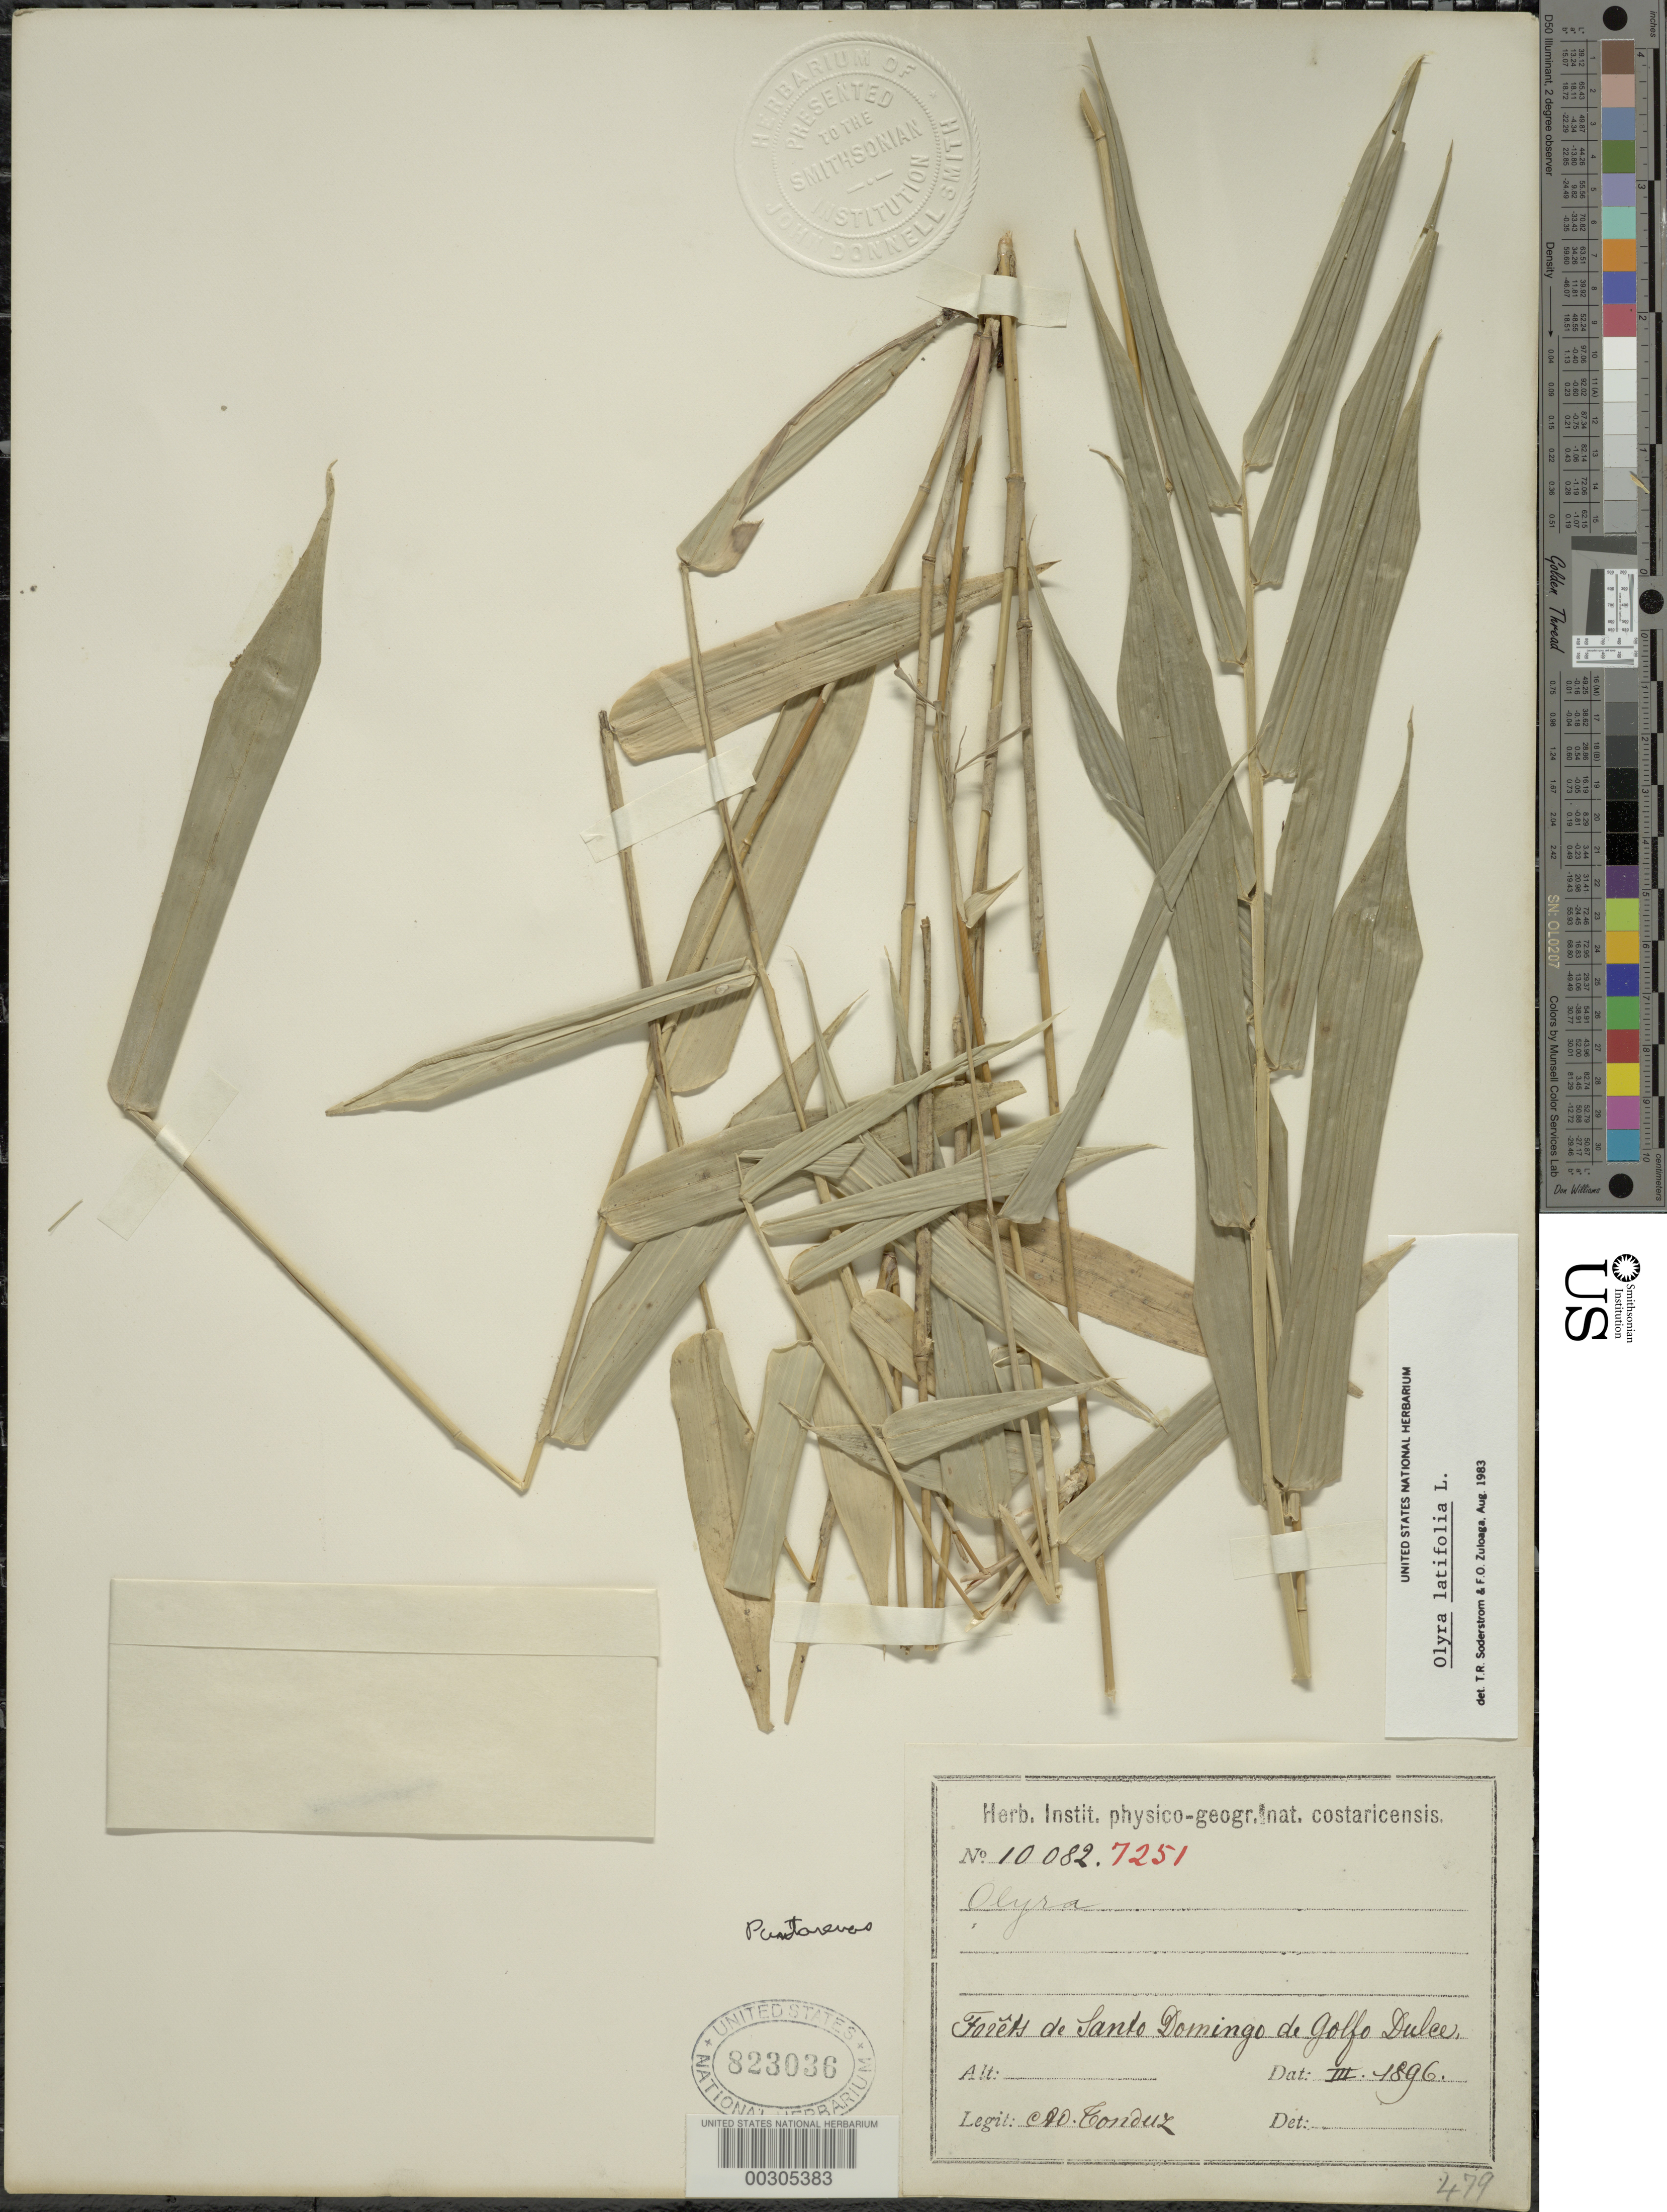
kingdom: Plantae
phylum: Tracheophyta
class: Liliopsida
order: Poales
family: Poaceae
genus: Olyra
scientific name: Olyra latifolia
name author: L.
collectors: A. Tonduz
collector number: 10082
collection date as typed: Mar 1896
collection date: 1896-03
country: Costa Rica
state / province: Puntarenas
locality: Golfo dulce, sto. domingo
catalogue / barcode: US 823036